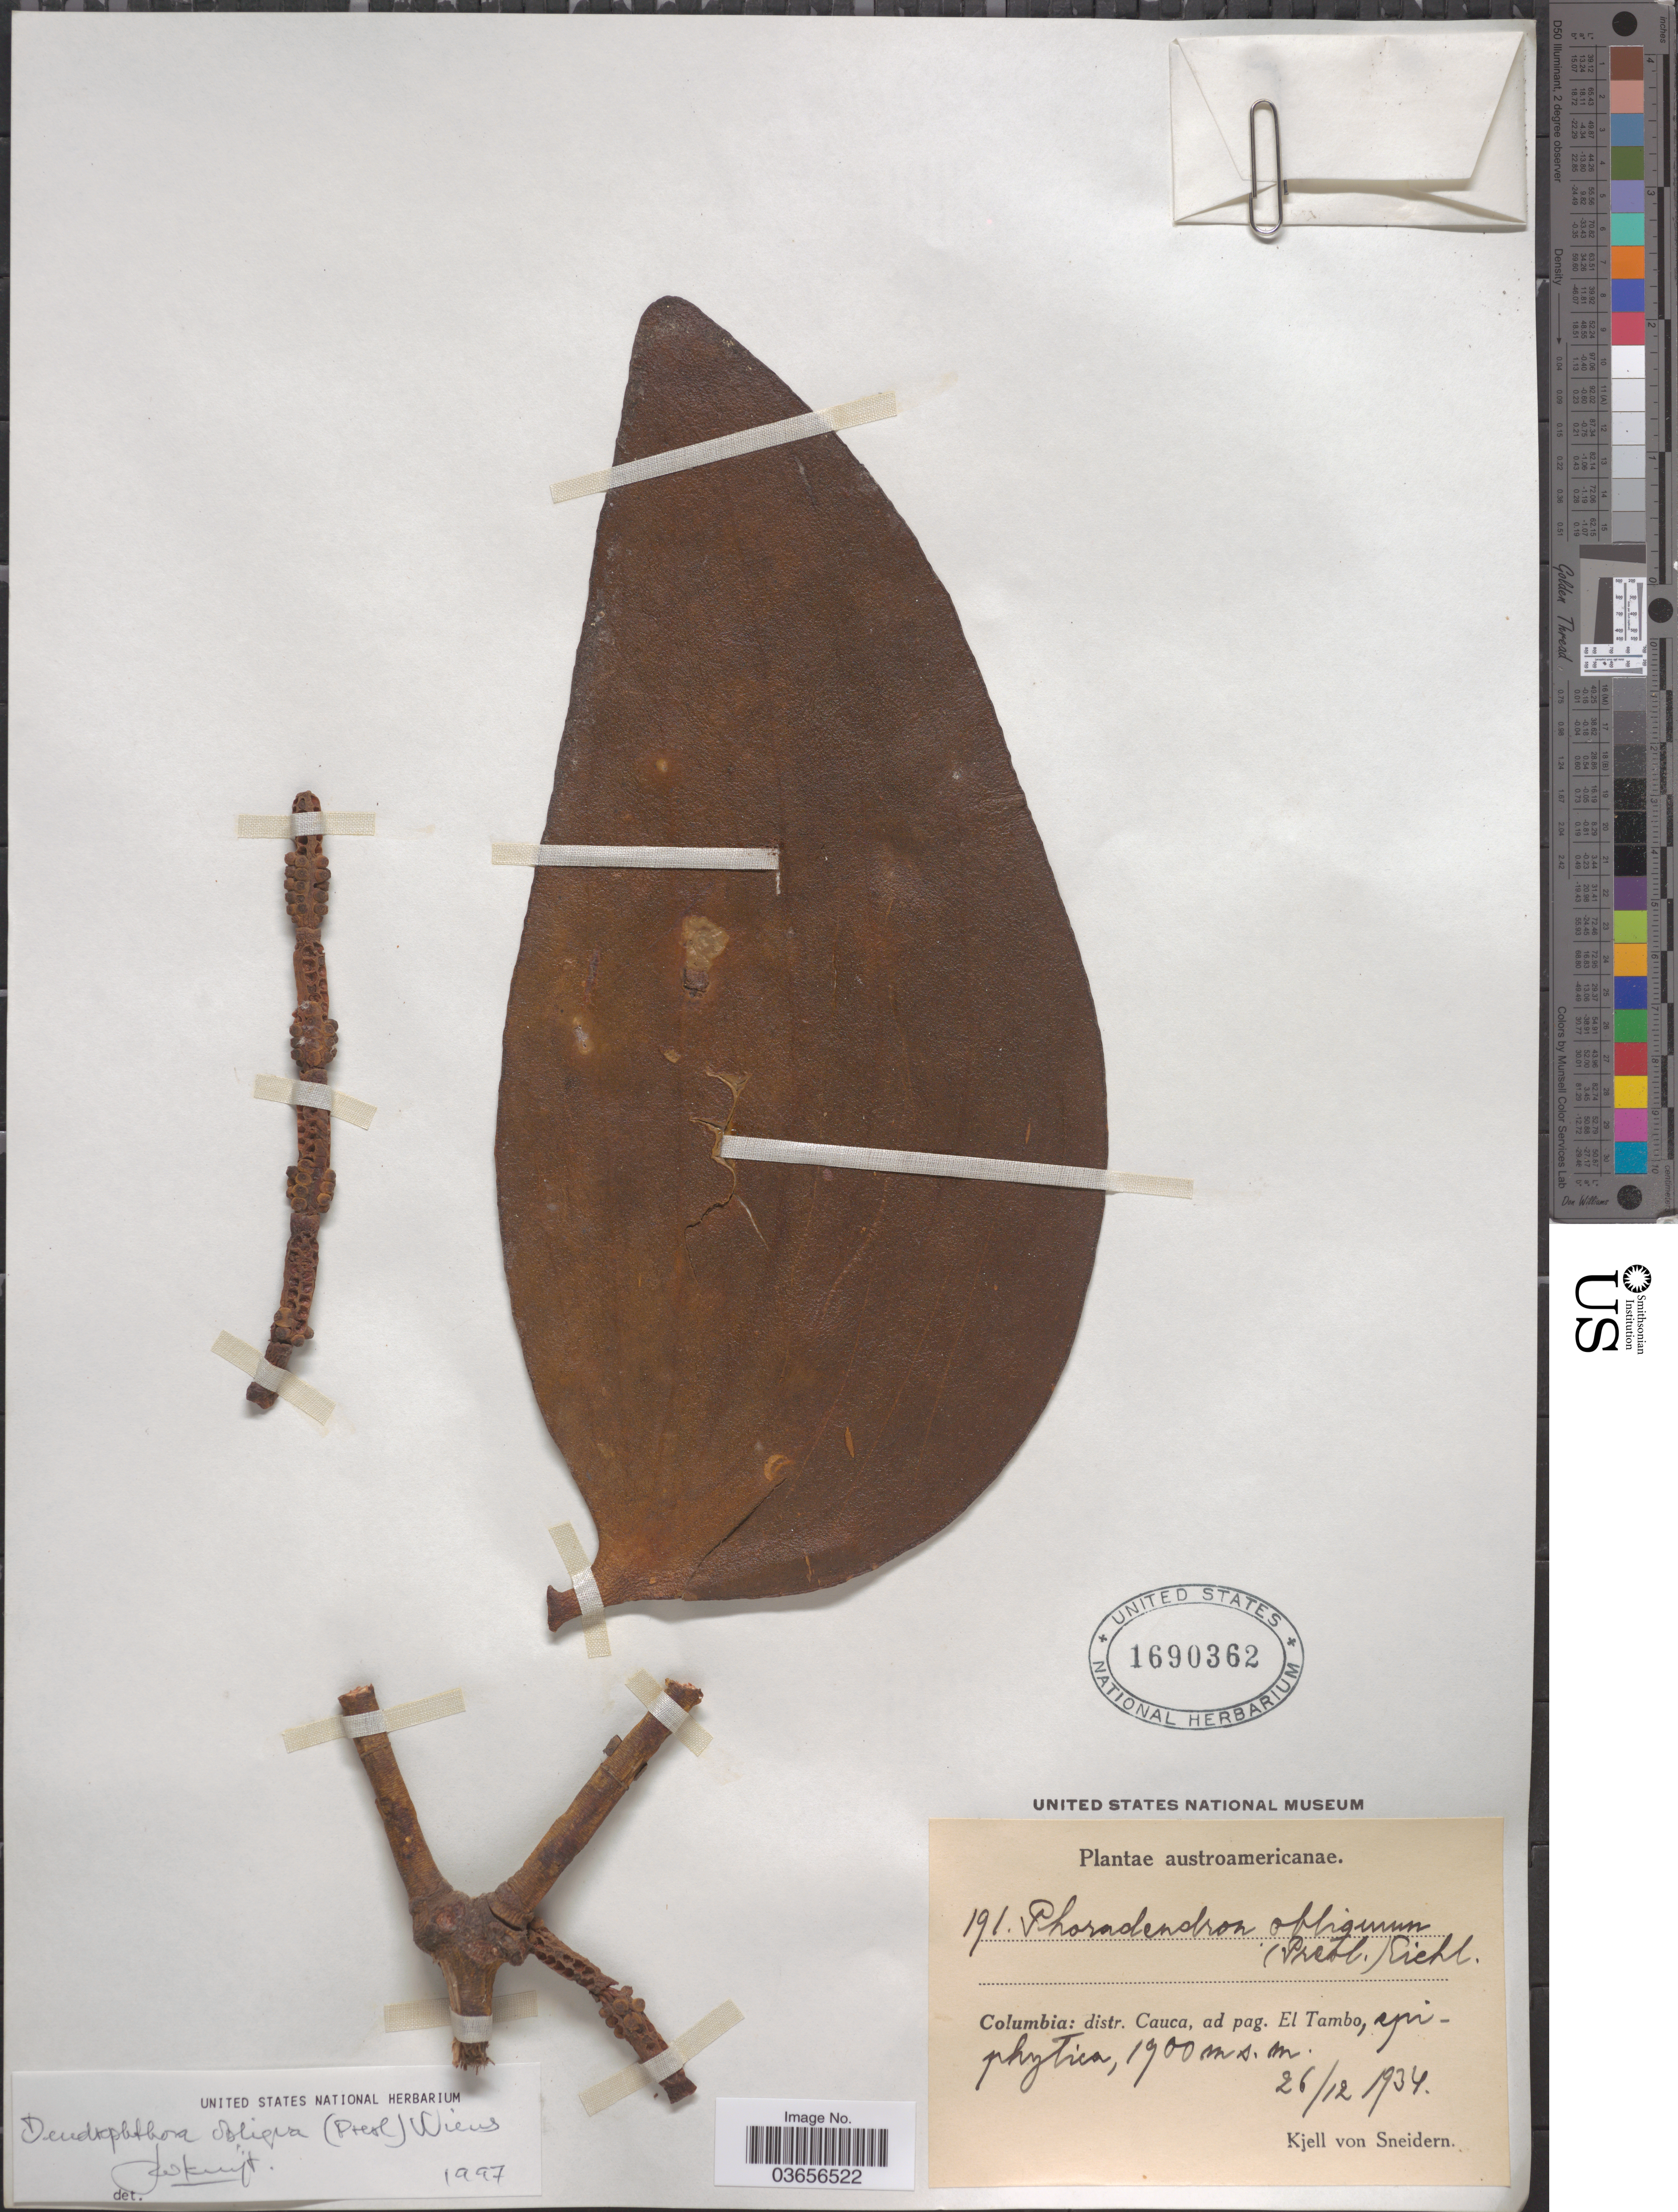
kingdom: Plantae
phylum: Tracheophyta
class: Magnoliopsida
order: Santalales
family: Viscaceae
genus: Dendrophthora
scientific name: Dendrophthora obliqua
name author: (C. Presl) Wiens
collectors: K. von Sneidern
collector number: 191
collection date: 1934-12-26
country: Colombia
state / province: Cauca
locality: Distr. Cauca, ad pag. El Tambo.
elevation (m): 1900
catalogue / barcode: US 1690362